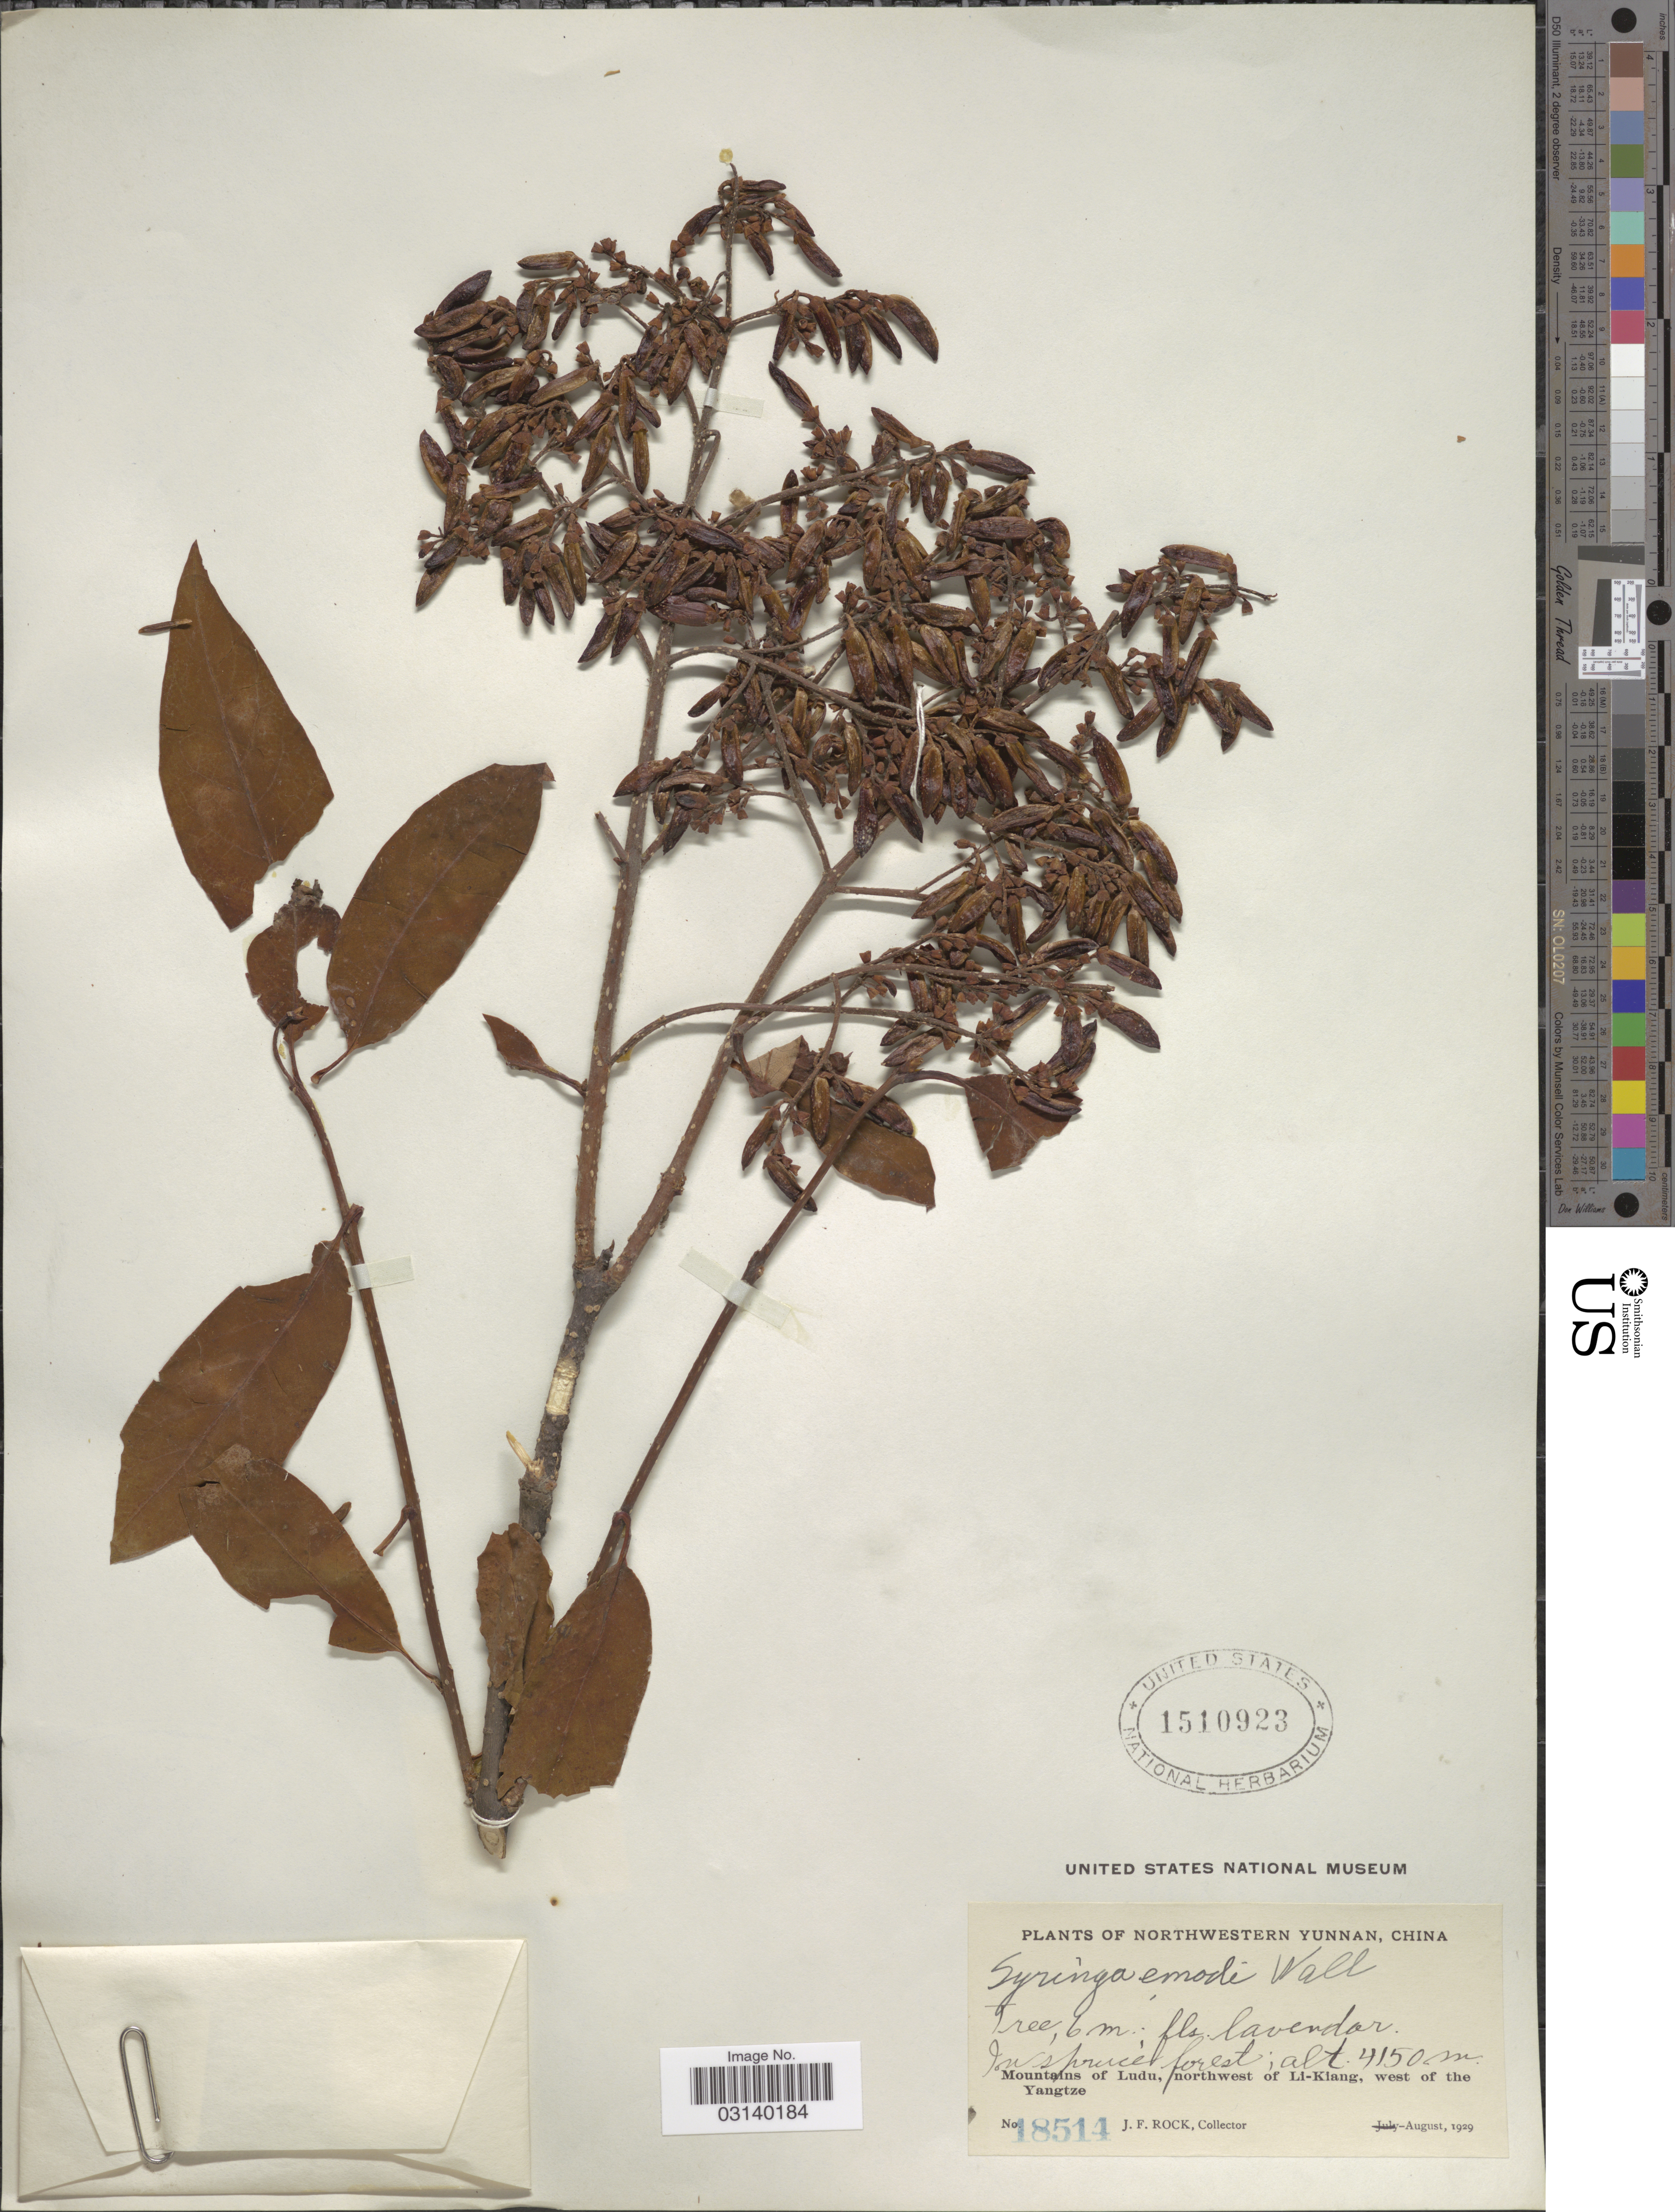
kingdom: Plantae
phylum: Tracheophyta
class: Magnoliopsida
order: Lamiales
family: Oleaceae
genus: Syringa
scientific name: Syringa emodi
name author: Wall. ex Royle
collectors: J. Rock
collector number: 18514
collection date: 1929-08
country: China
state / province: Yunnan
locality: Northwestern Yunnan. Mountains of Ludu, northwest of Li-Kiang, west of the Yangtze.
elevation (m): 4150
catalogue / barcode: US 1510923